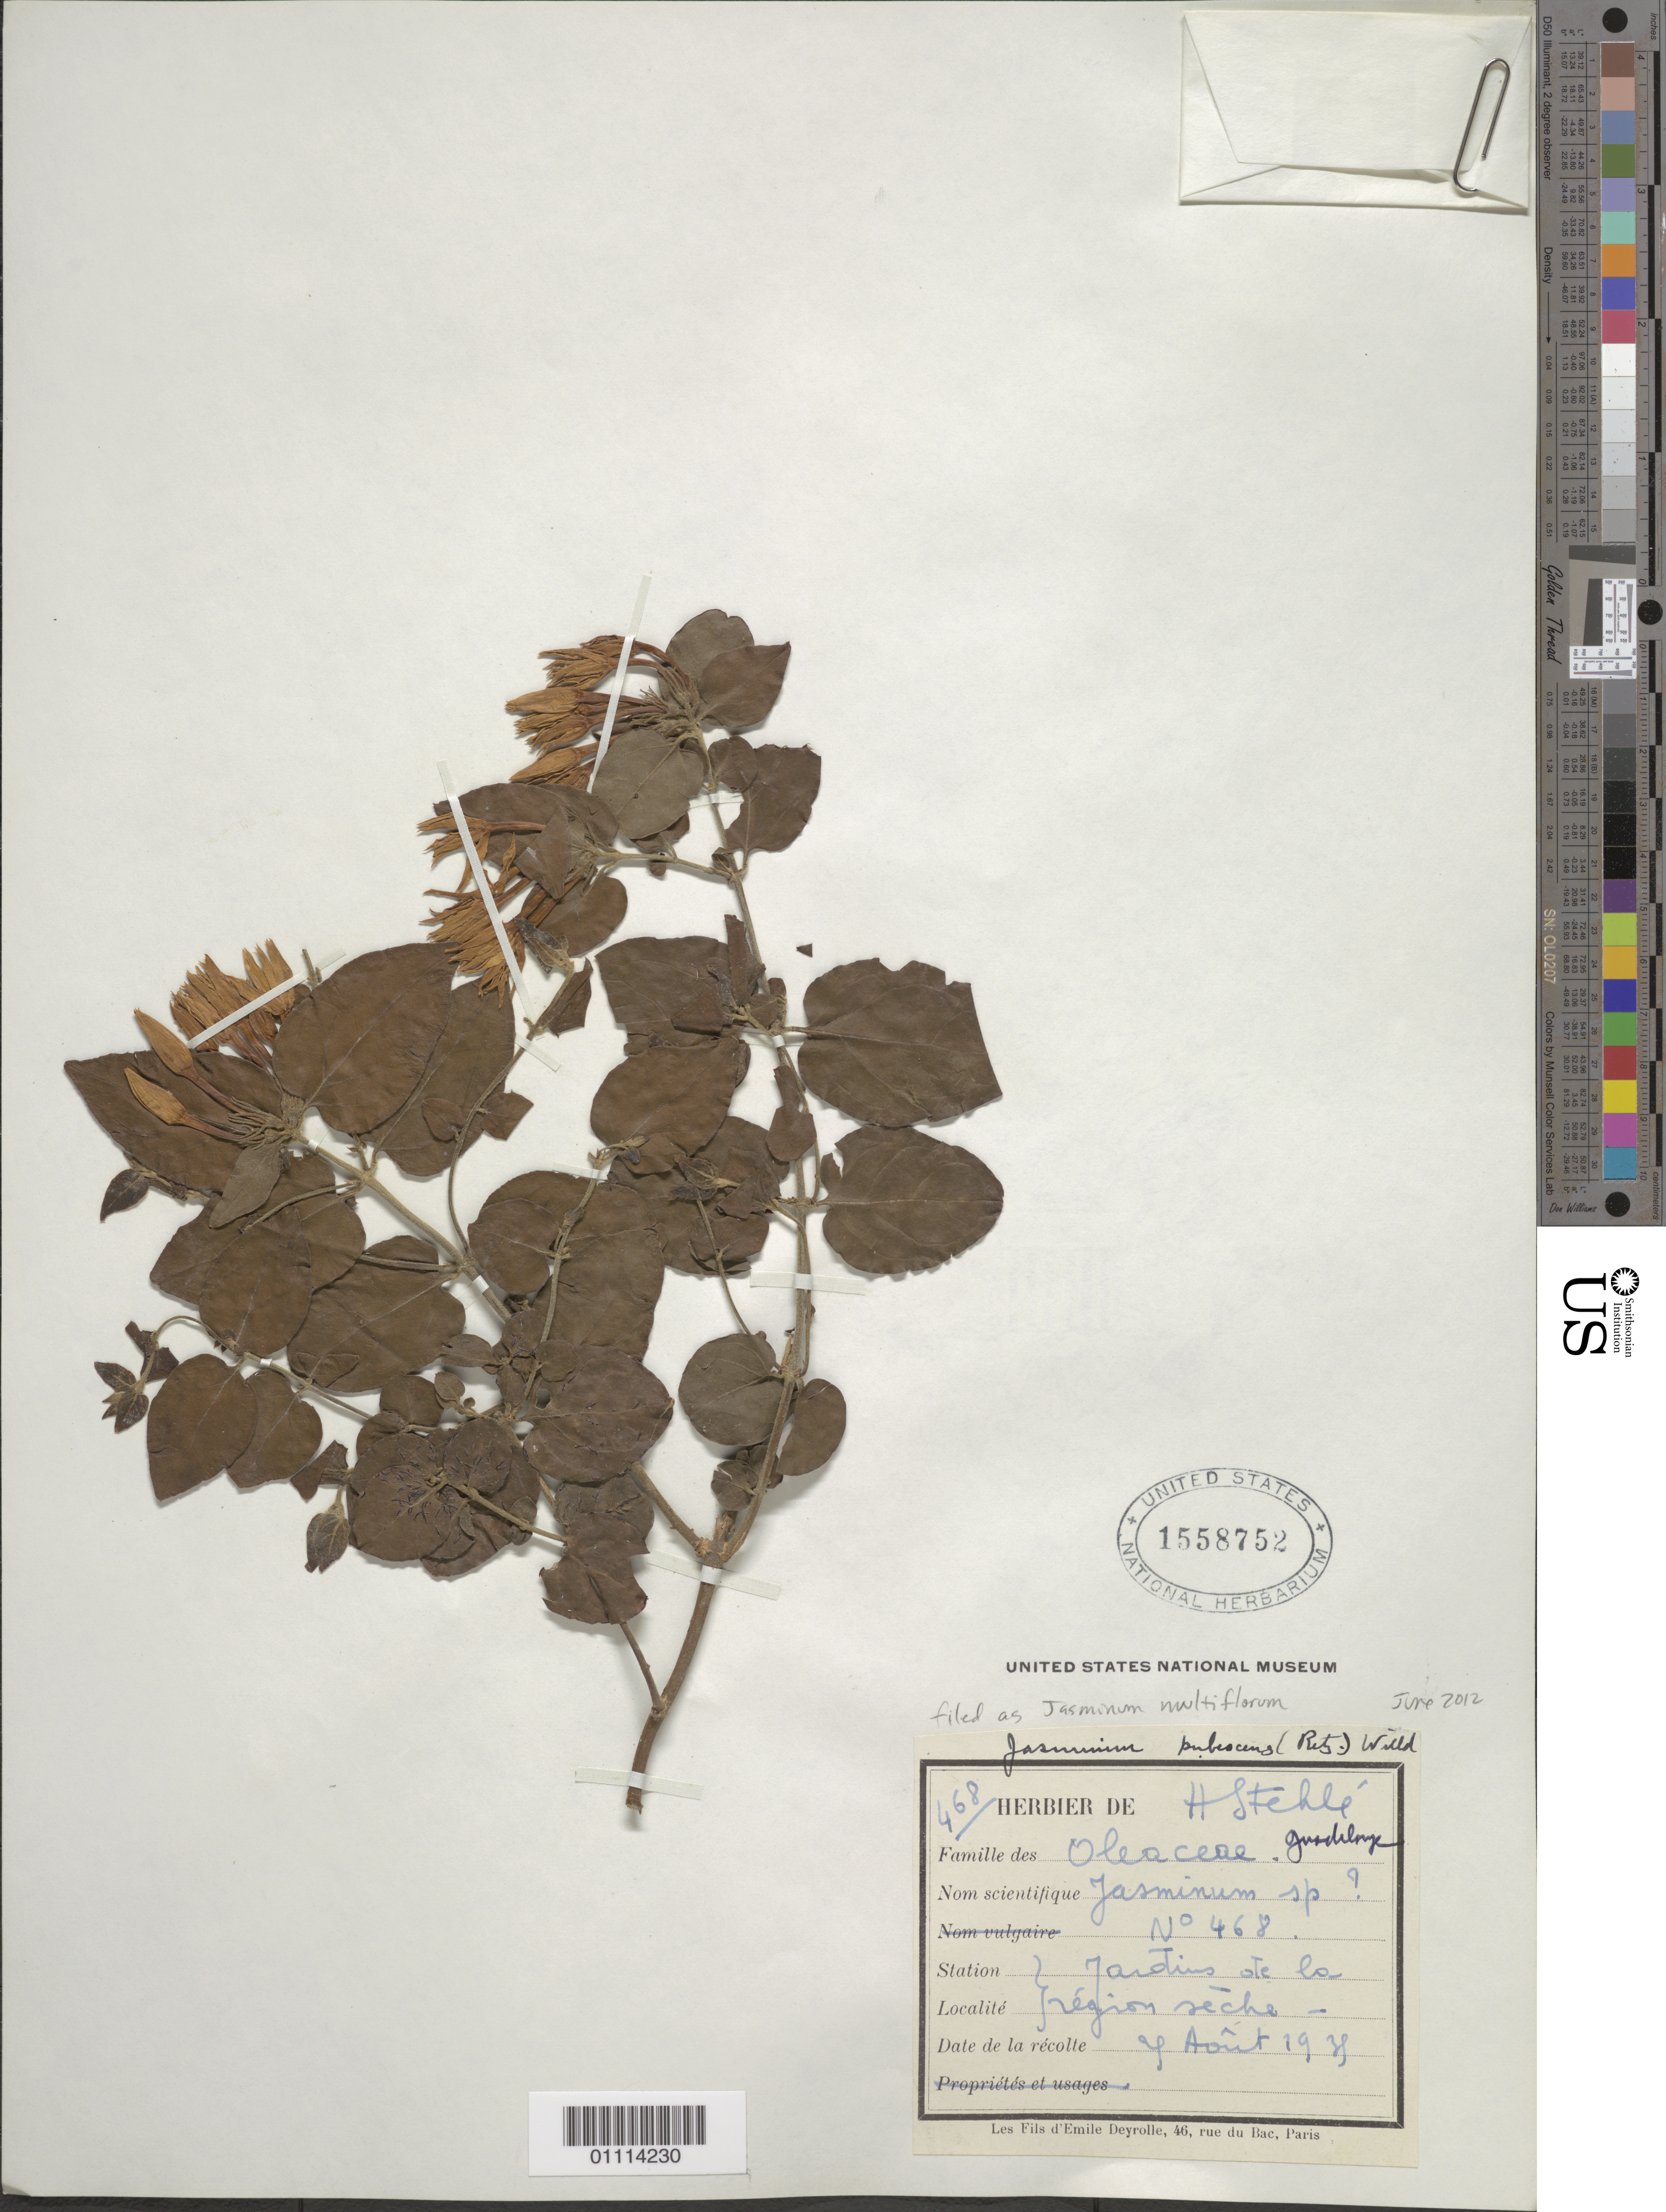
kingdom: Plantae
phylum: Tracheophyta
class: Magnoliopsida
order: Lamiales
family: Oleaceae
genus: Jasminum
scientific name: Jasminum multiflorum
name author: (Burm. f.) Andrews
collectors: H. Stehlé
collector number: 468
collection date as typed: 04 Aug 1938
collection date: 1938-08-04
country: Guadeloupe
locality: Jardins de la region seche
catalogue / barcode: US 1558752